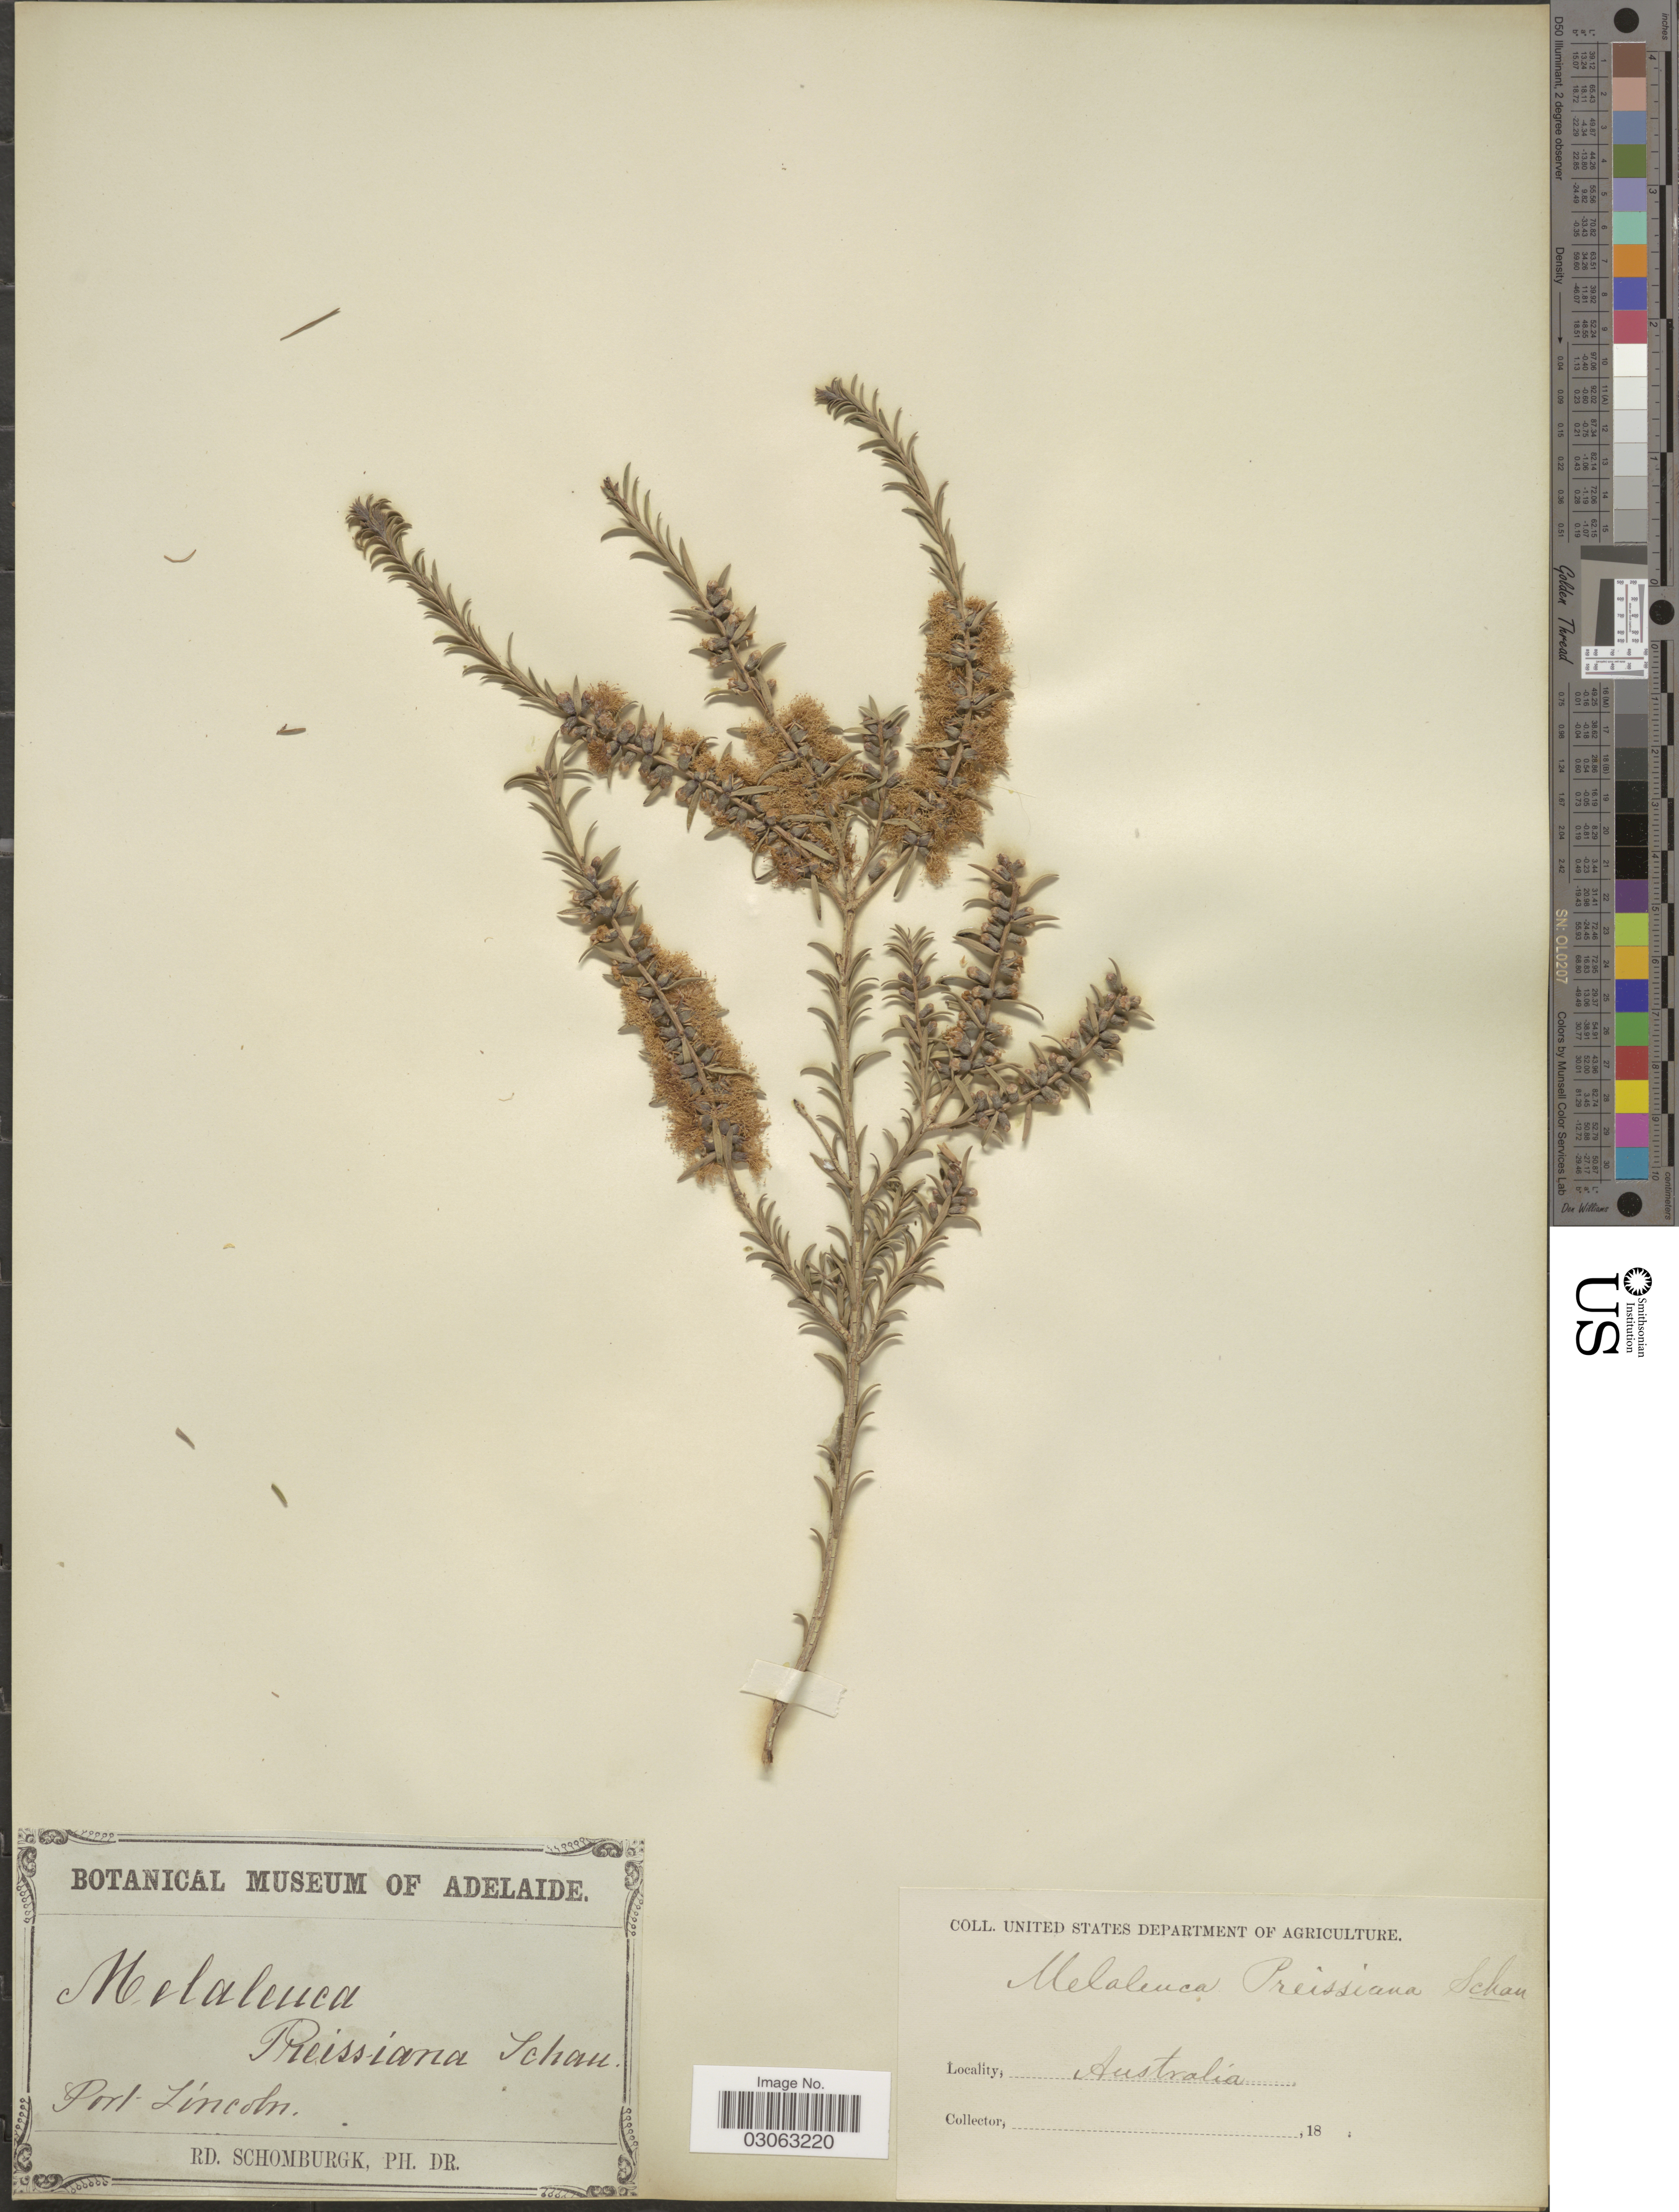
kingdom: Plantae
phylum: Tracheophyta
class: Magnoliopsida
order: Myrtales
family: Myrtaceae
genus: Melaleuca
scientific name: Melaleuca preissiana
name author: Schauer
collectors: M. R. Schomburgk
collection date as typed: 18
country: Australia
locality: Port Lincoln.